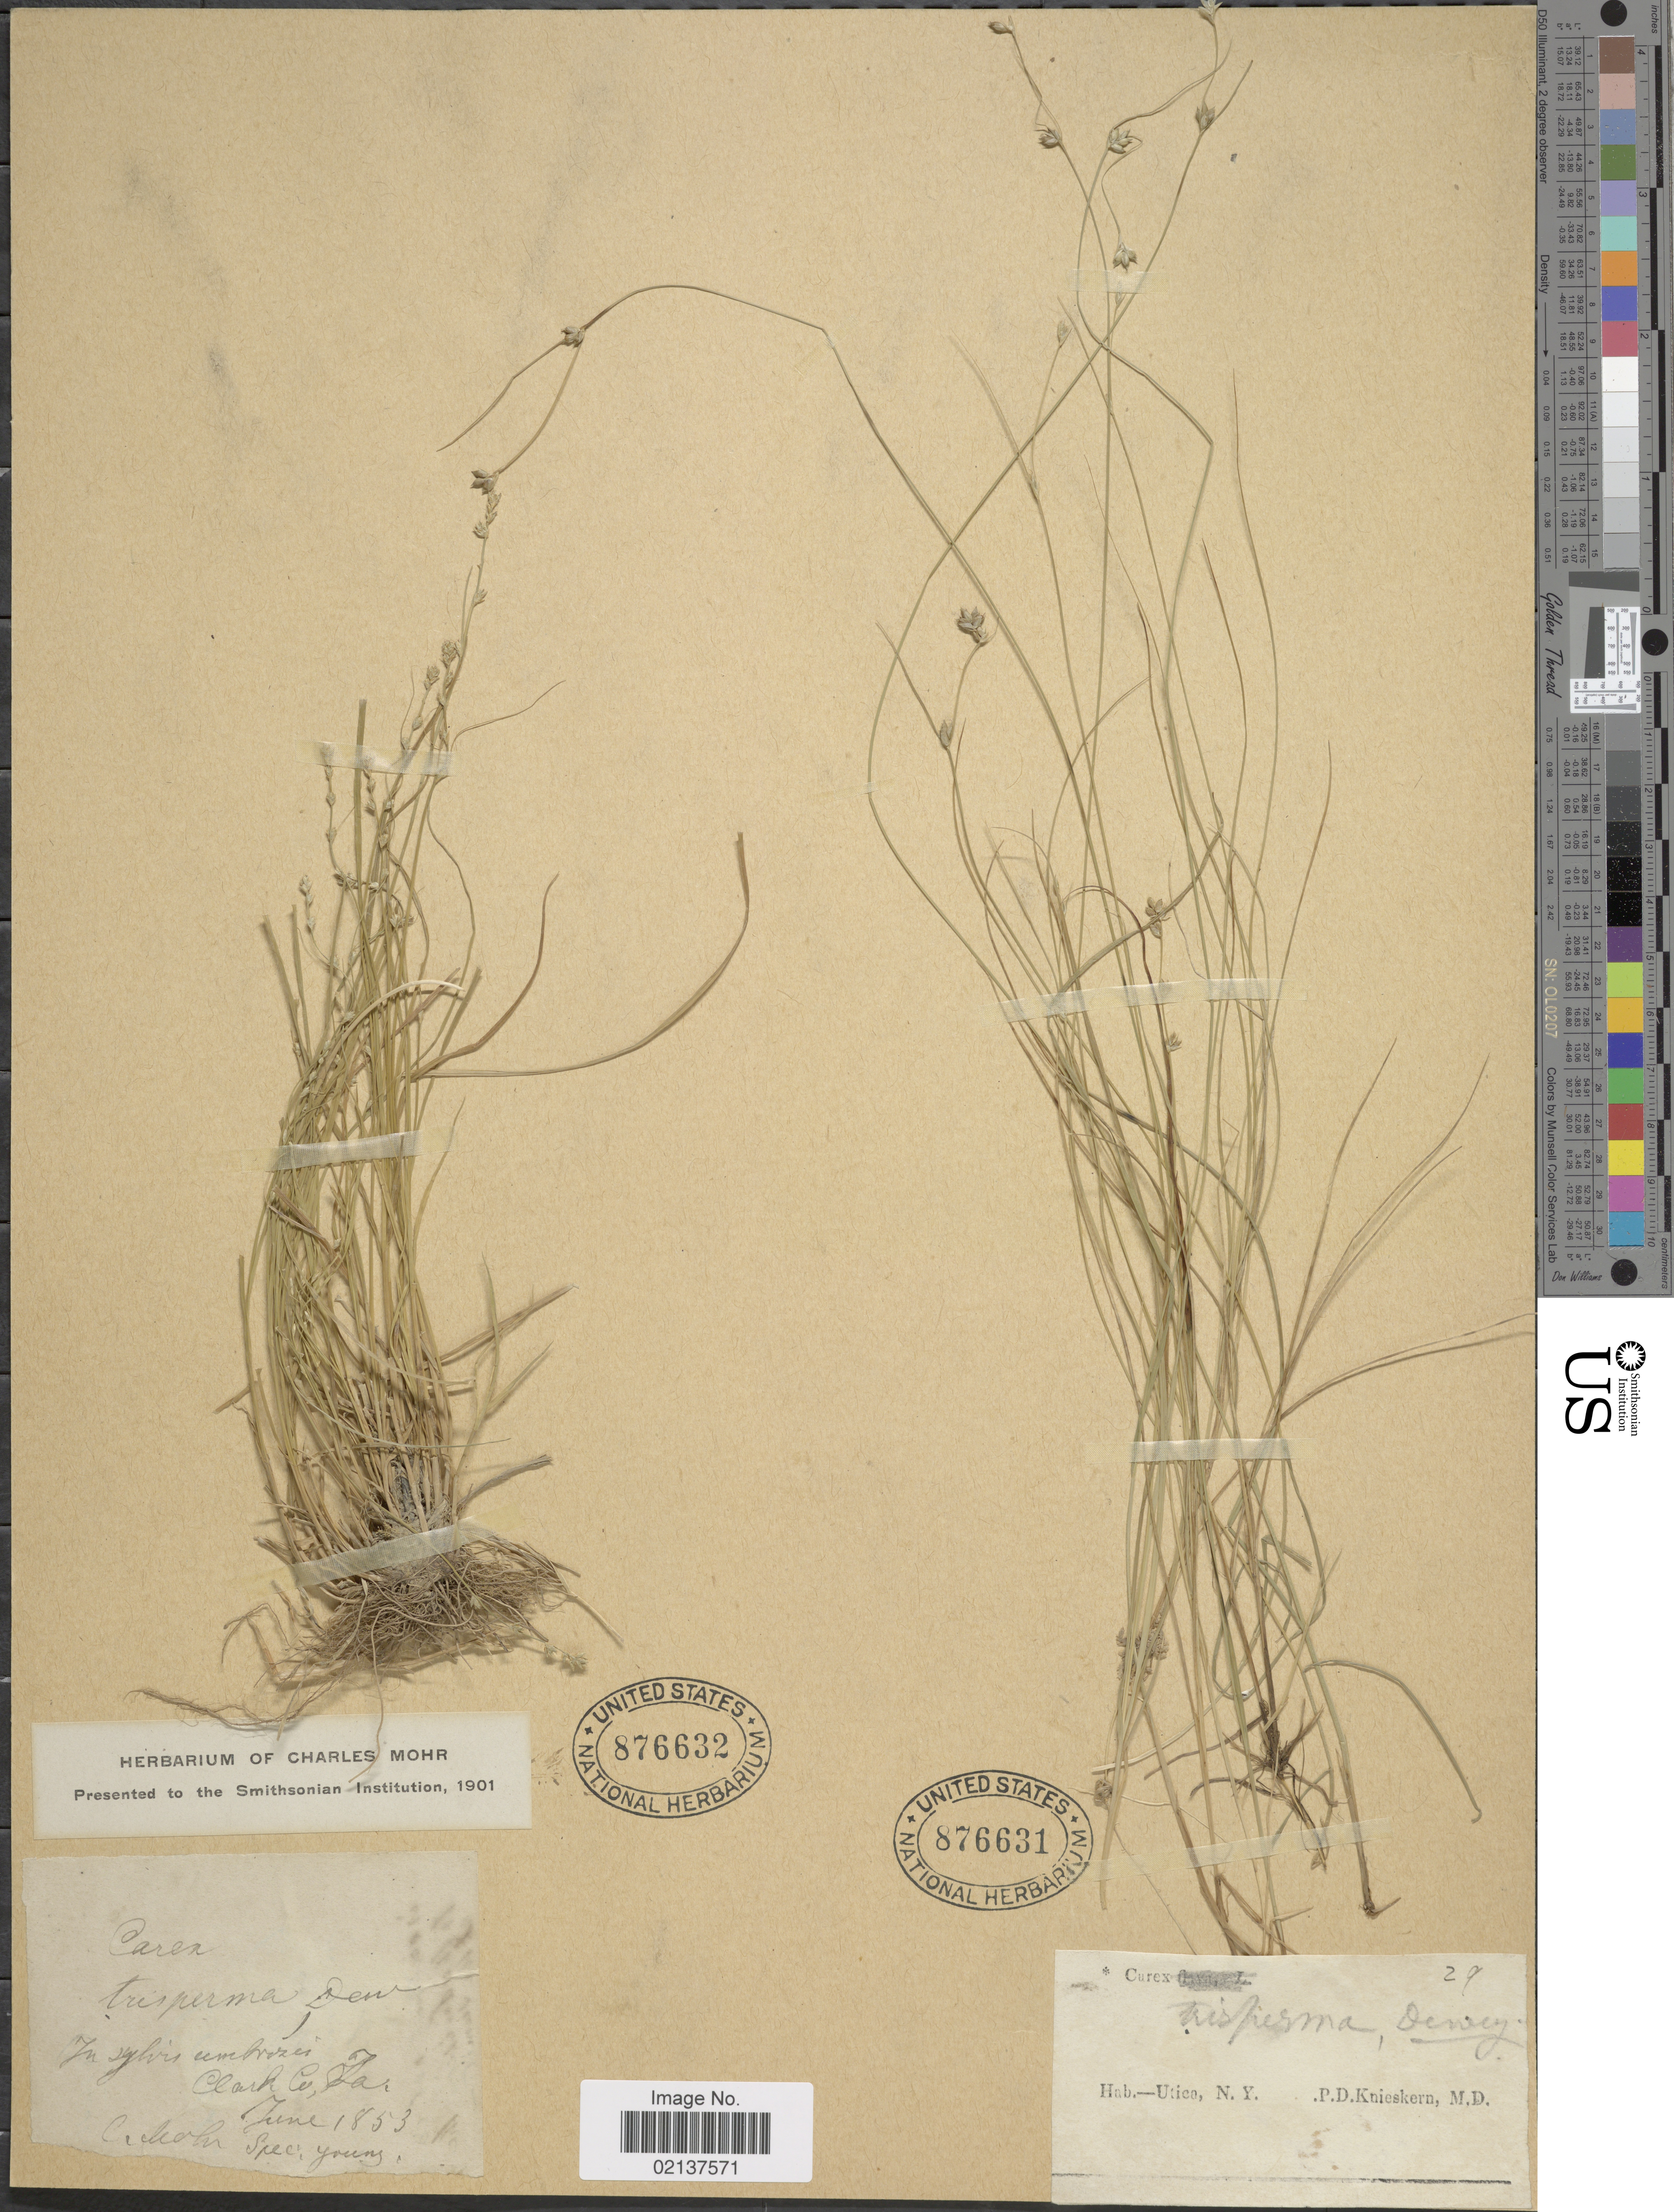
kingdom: Plantae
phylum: Tracheophyta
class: Liliopsida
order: Poales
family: Cyperaceae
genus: Carex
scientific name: Carex trisperma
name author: Dewey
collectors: P. D. Knieskern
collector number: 29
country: United States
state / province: New York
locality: Utica,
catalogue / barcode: US 876631-2